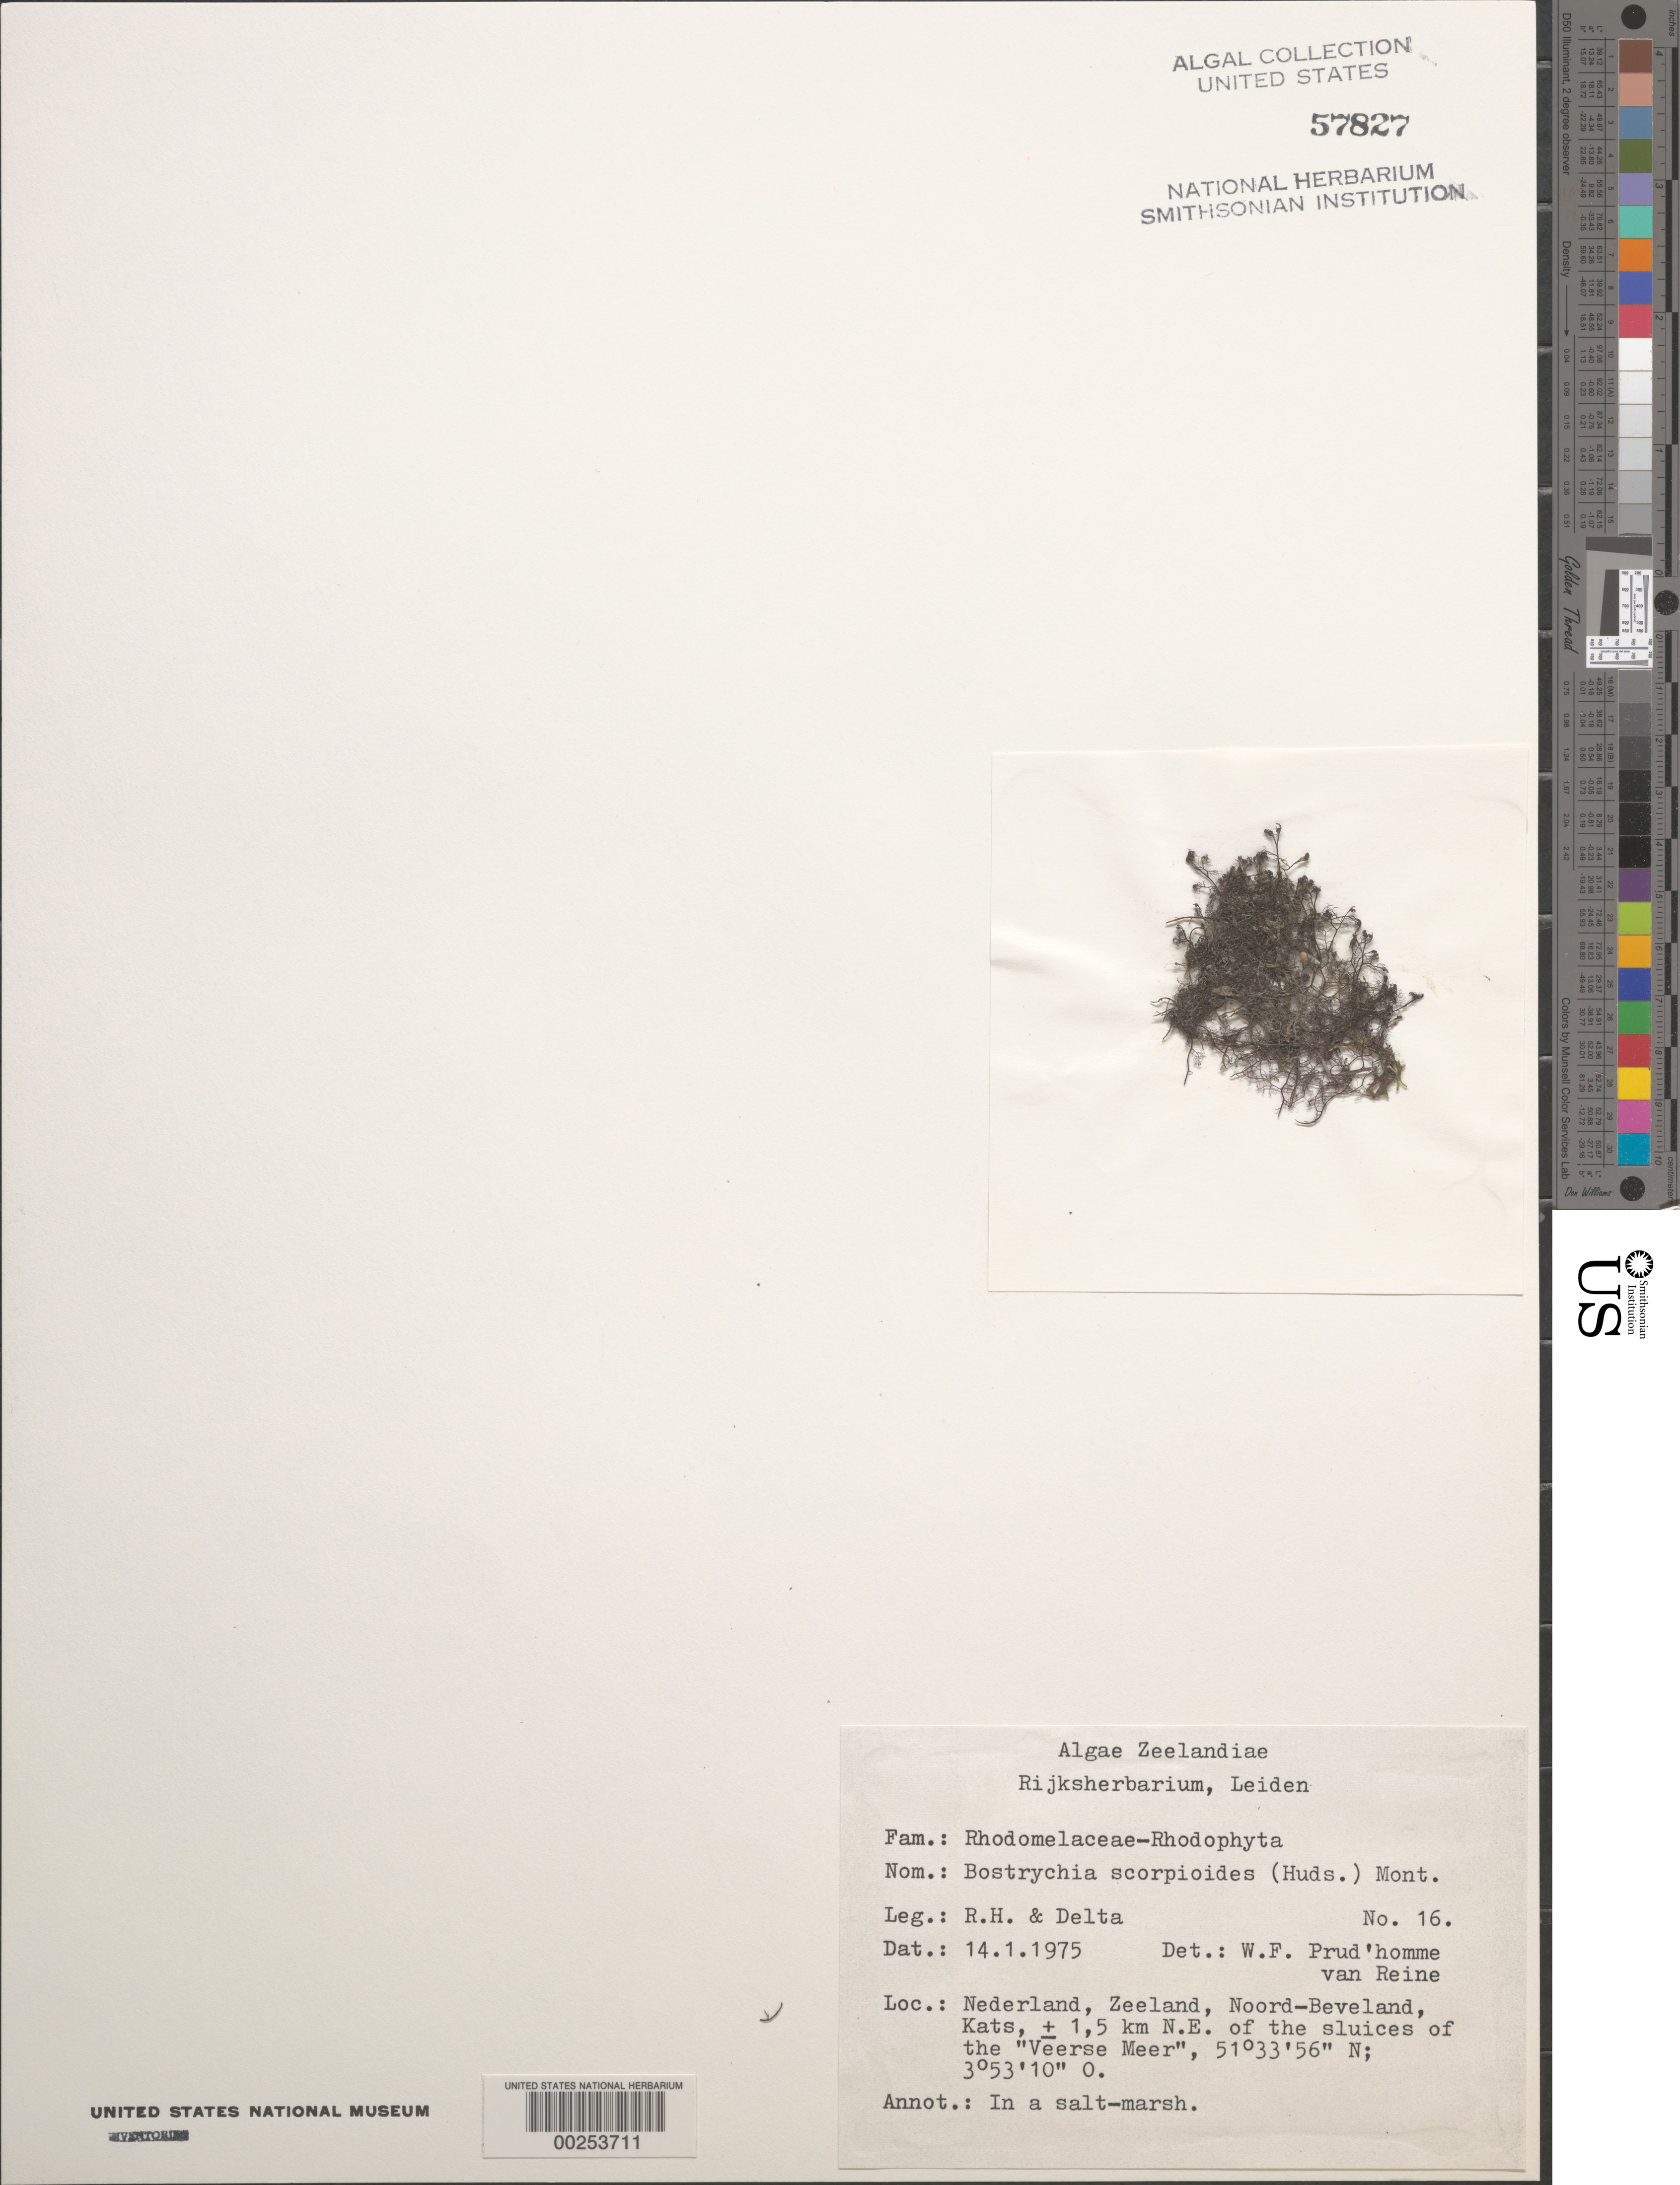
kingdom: Plantae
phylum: Rhodophyta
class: Florideophyceae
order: Ceramiales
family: Rhodomelaceae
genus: Bostrychia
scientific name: Bostrychia scorpioides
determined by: Prud'homme van Reine, W. F.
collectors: R.H. & Delta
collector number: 16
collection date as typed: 14 Jan 1975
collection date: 1975-01-14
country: Netherlands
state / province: Zeeland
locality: North beveland (noord-beveland), kats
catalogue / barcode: US 57827